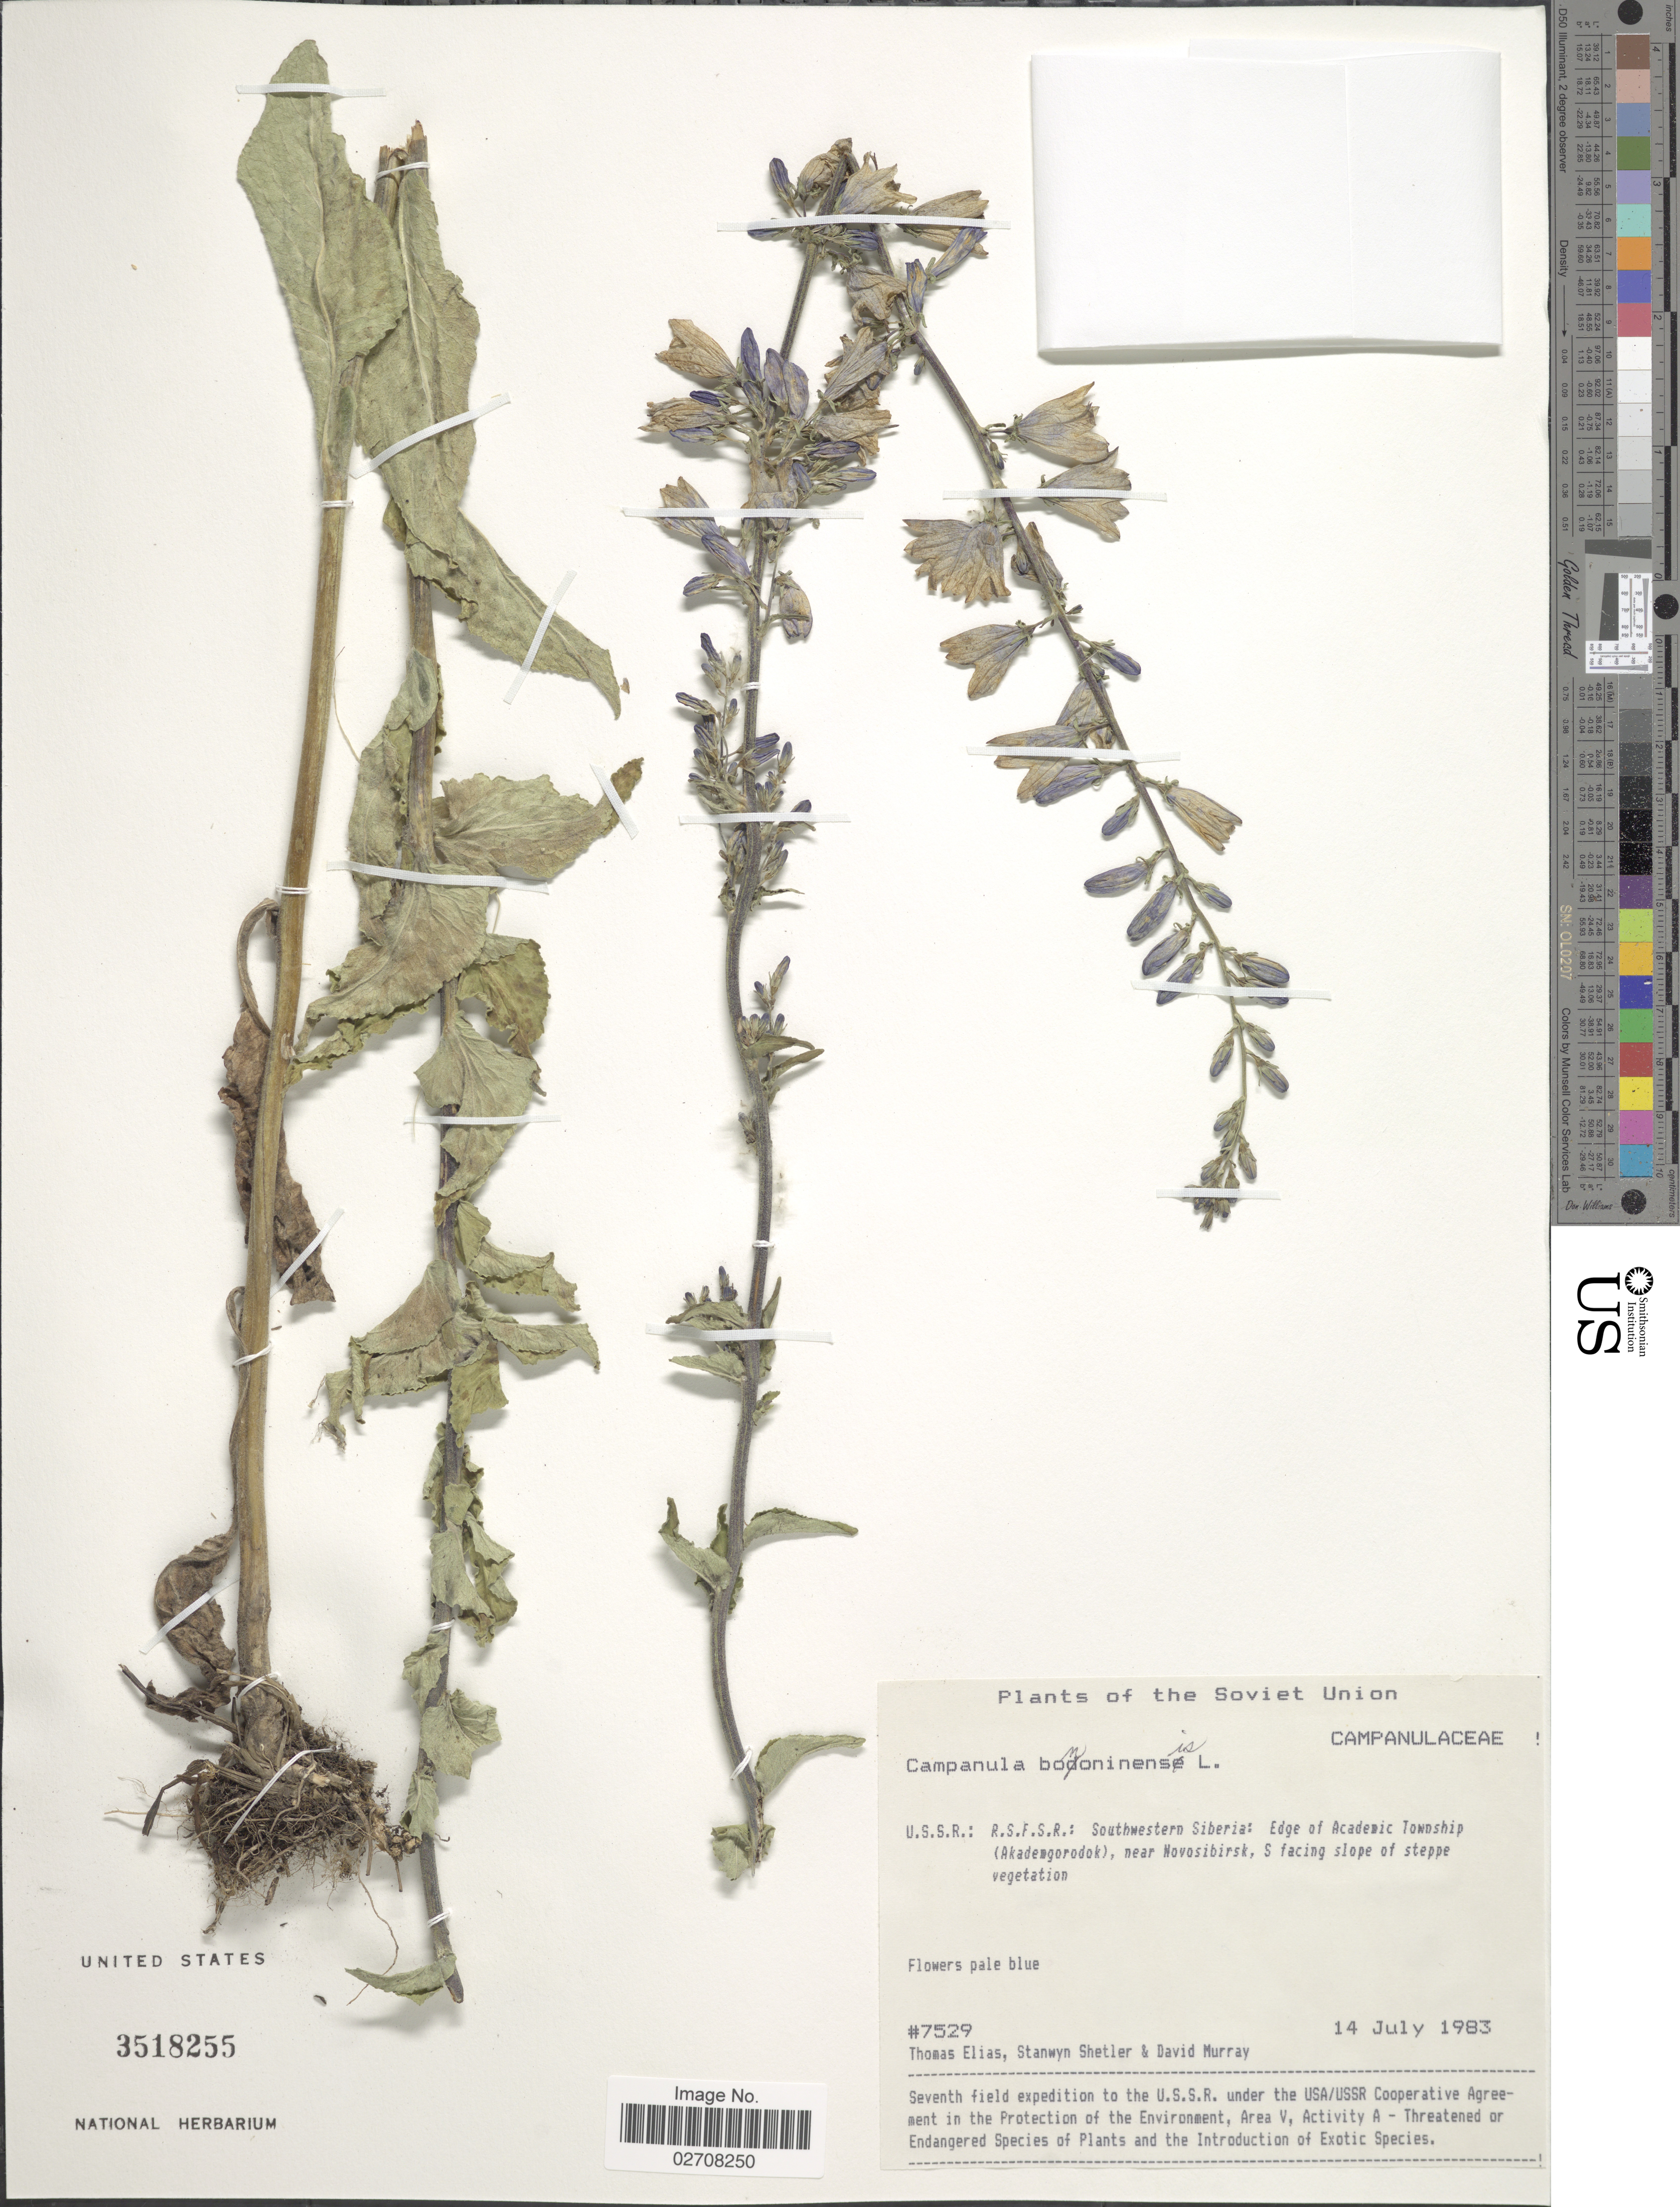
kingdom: Plantae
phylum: Tracheophyta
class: Magnoliopsida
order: Asterales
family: Campanulaceae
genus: Campanula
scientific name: Campanula bononiensis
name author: L.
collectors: T. S. Elias, S. Shetler & D. F. Murray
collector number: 7529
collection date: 1983-07-14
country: Russian Federation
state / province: Novosibirsk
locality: Soviet Union. U.S.R.R.: R.S.F.S.R.: Southwesten Siberia: Edge of Academic Township (Akademgorodok), near Novosibirsk, S facing slope steppe vegetation.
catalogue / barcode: US 3518255